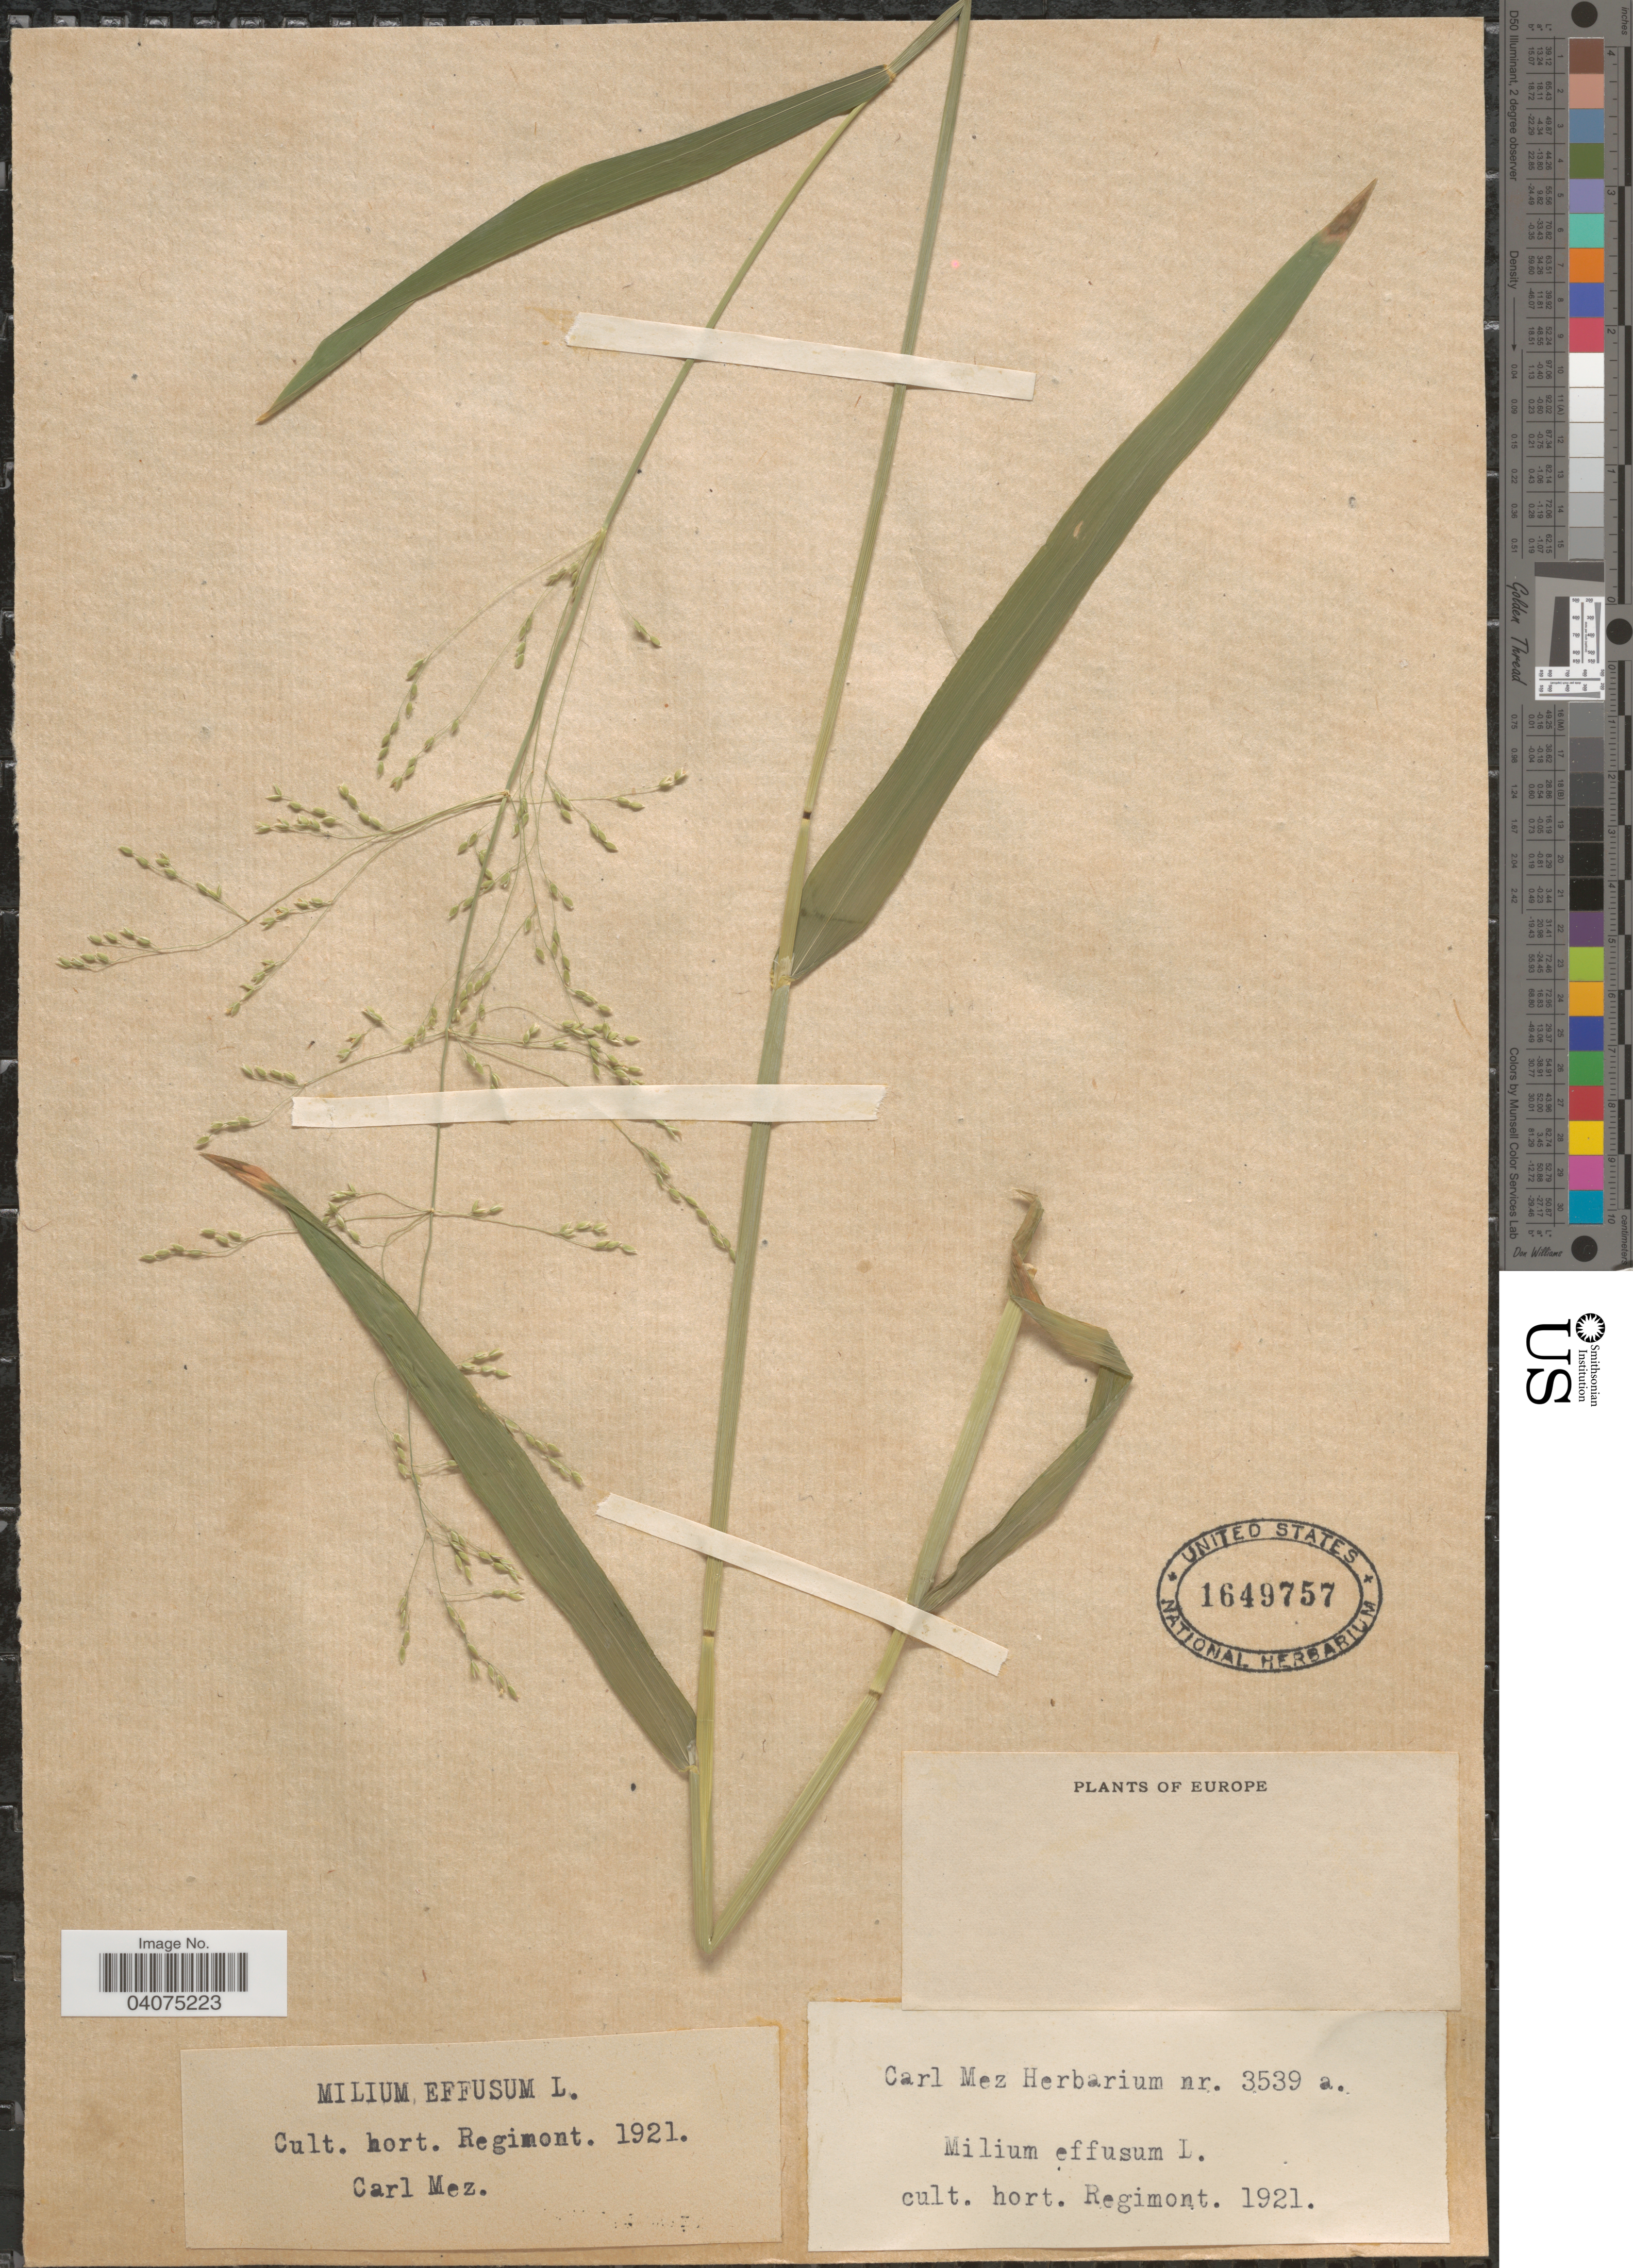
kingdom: Plantae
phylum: Tracheophyta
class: Liliopsida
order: Poales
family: Poaceae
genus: Milium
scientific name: Milium effusum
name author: L.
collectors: C. C. Mez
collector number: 3539a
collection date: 1921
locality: Europe. Cult. Hort. Regimont.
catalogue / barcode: US 1649757